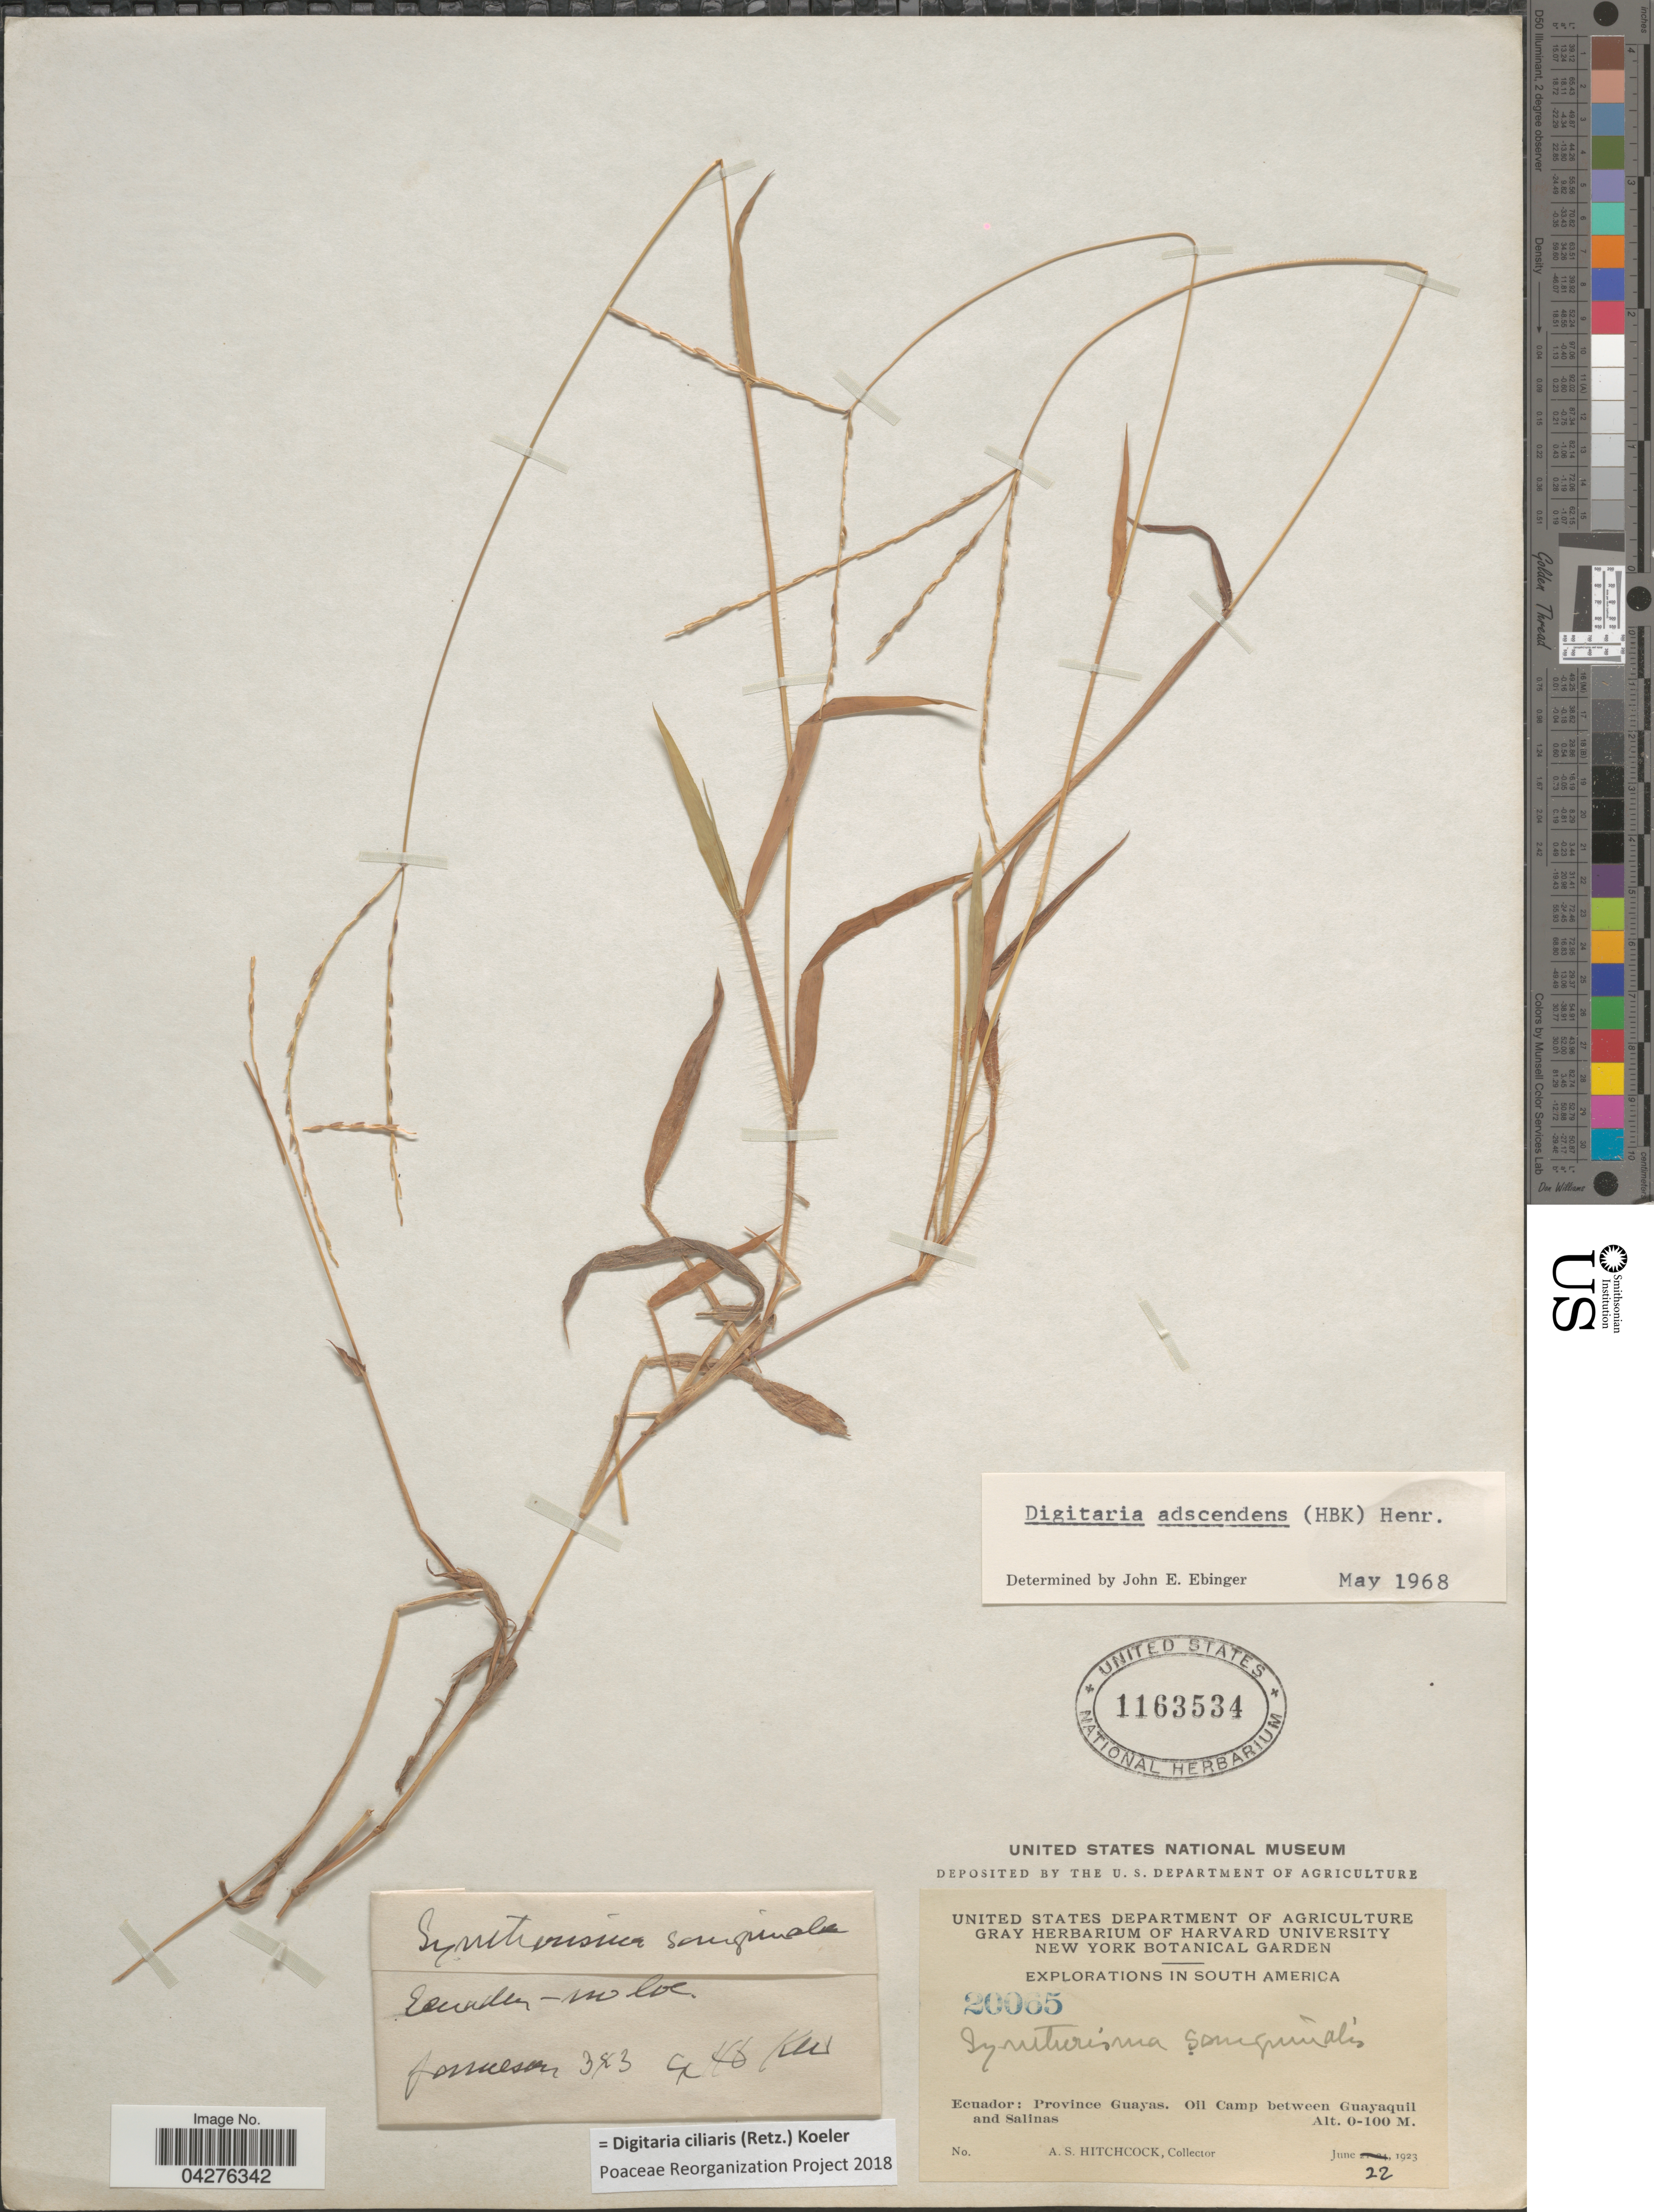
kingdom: Plantae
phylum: Tracheophyta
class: Liliopsida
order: Poales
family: Poaceae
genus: Digitaria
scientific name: Digitaria ciliaris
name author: (Retz.) Koeler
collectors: A. S. Hitchcock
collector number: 20065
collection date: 1923-06-22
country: Ecuador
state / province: Guayas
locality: Oil Camp between Guayaquil and Salinas.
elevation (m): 0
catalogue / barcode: US 1163534